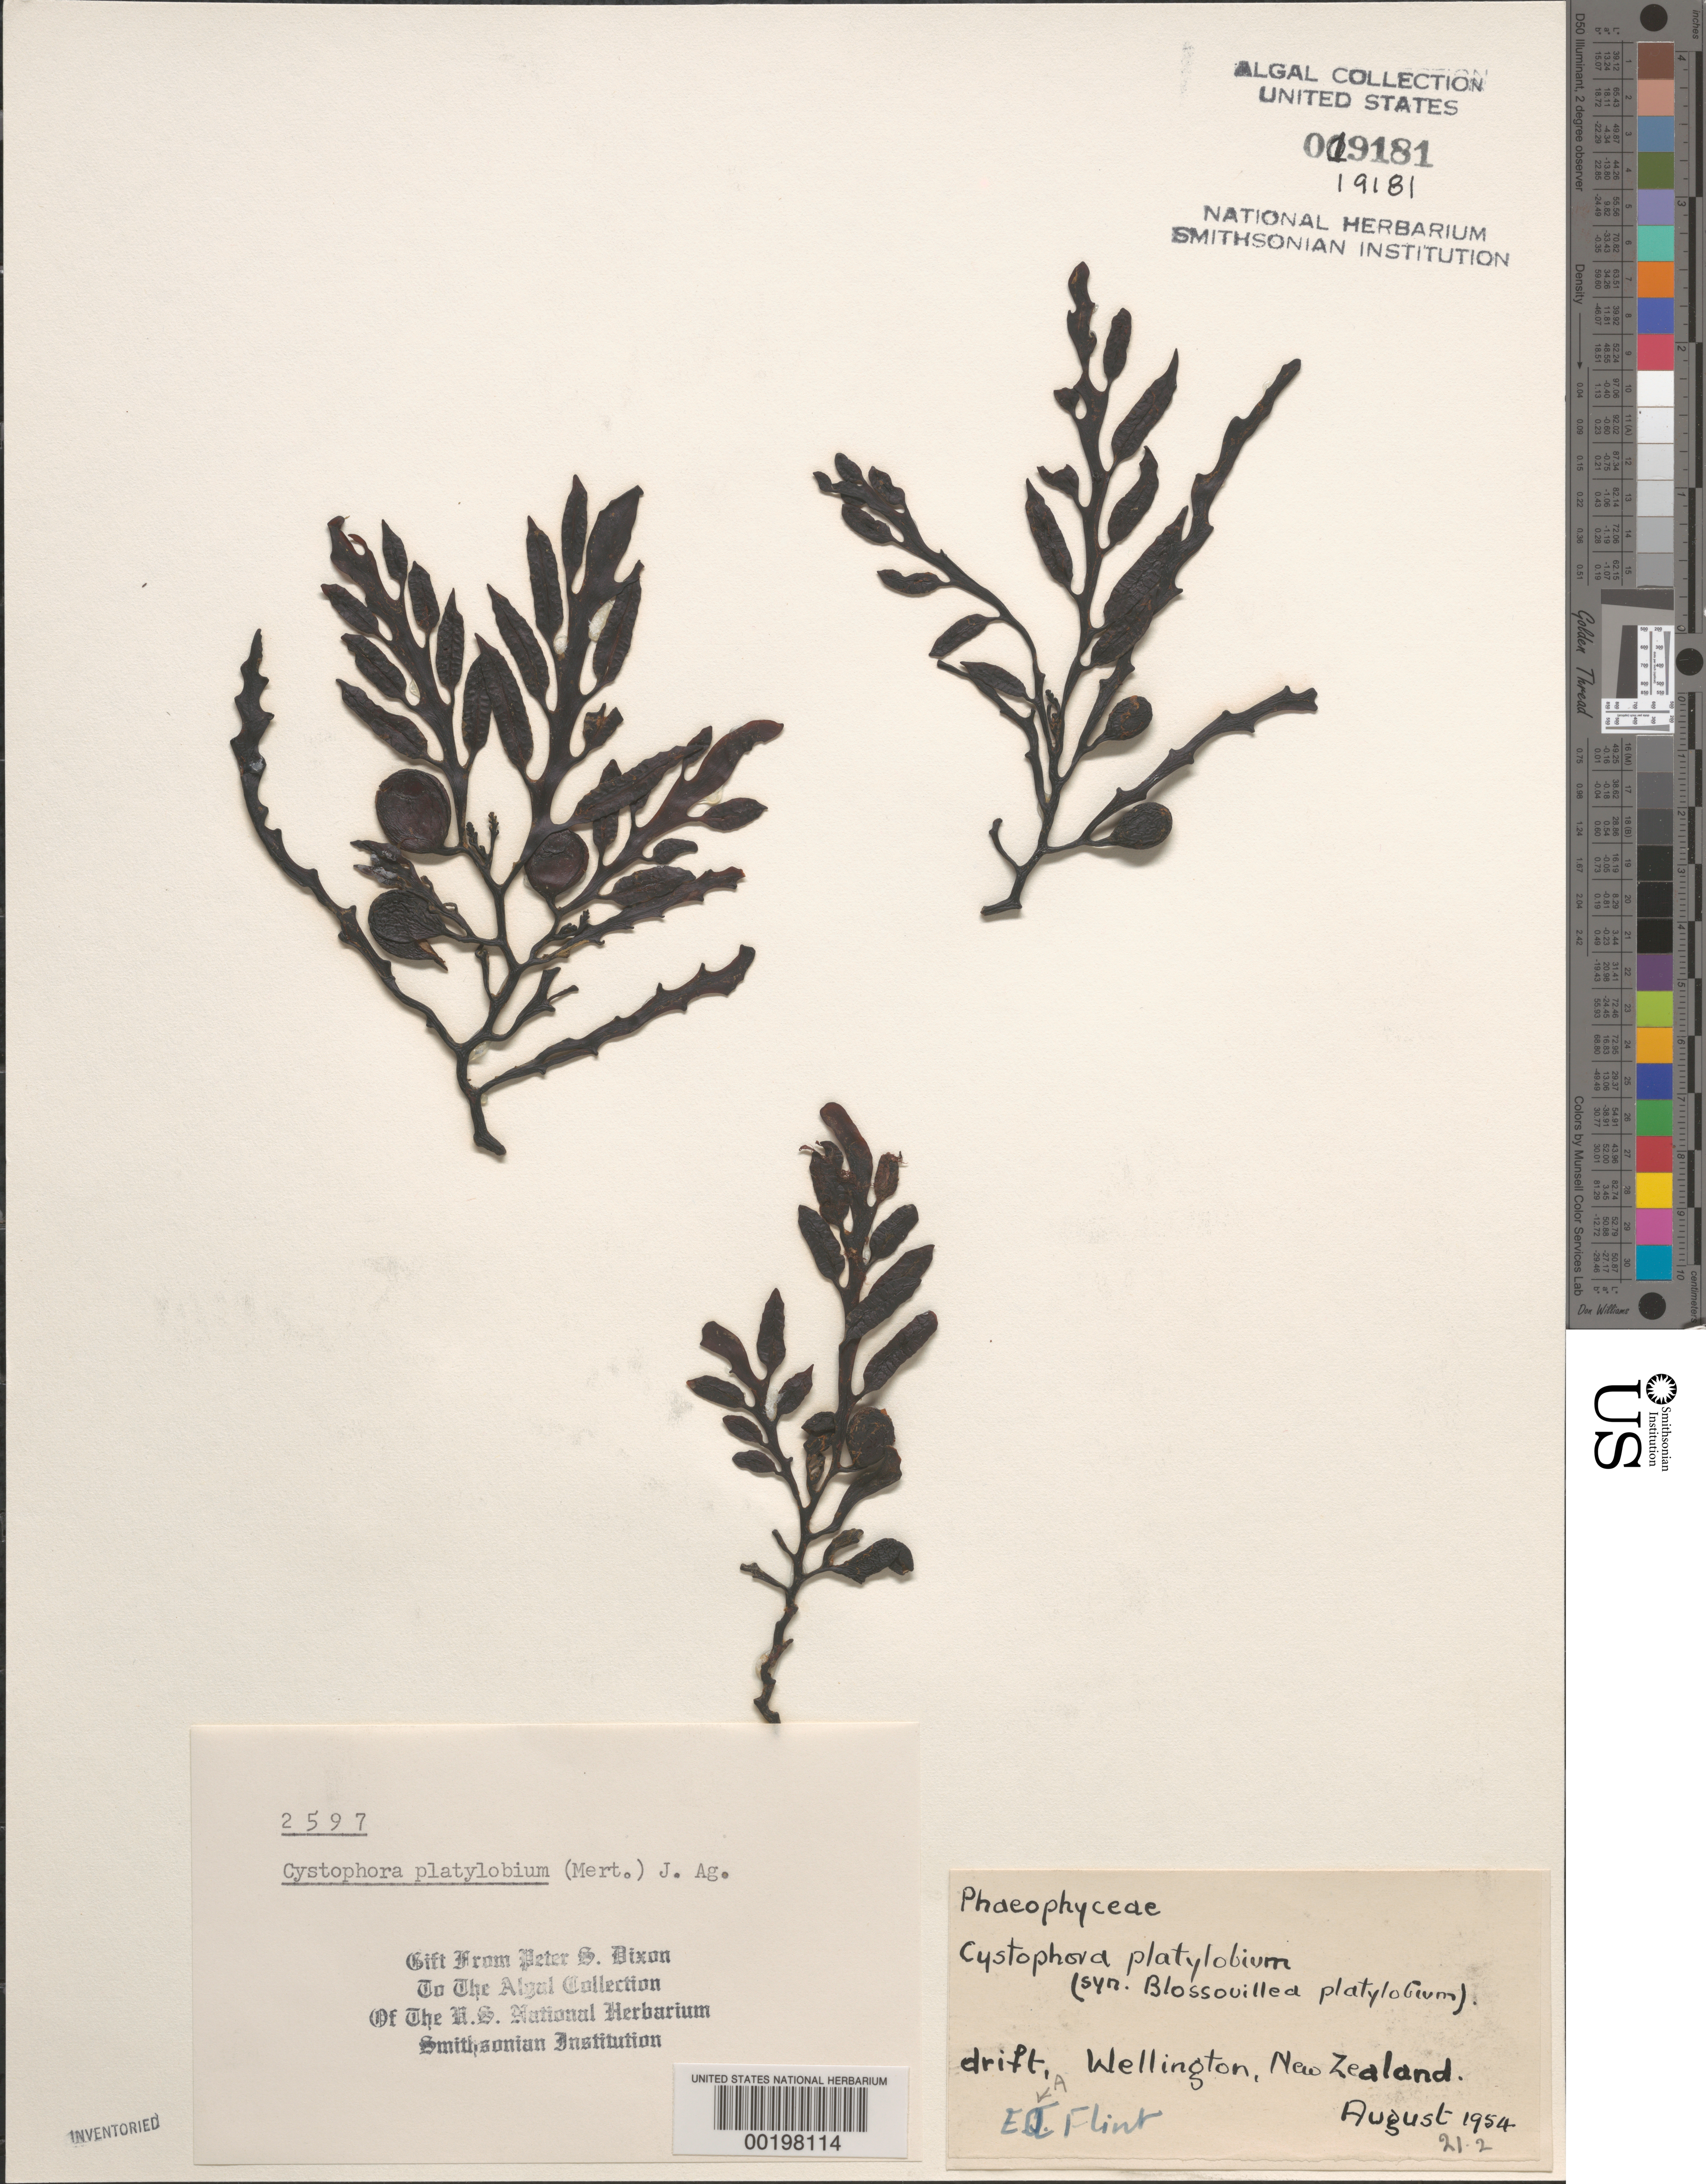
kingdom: Chromista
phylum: Ochrophyta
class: Phaeophyceae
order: Fucales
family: Sargassaceae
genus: Cystophora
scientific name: Cystophora platylobium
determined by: Dixon, P. S.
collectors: E. Flint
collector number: PSD 2597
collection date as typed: Aug 1954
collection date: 1954-08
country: New Zealand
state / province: Wellington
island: North Island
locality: Wellington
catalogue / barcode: US 19181